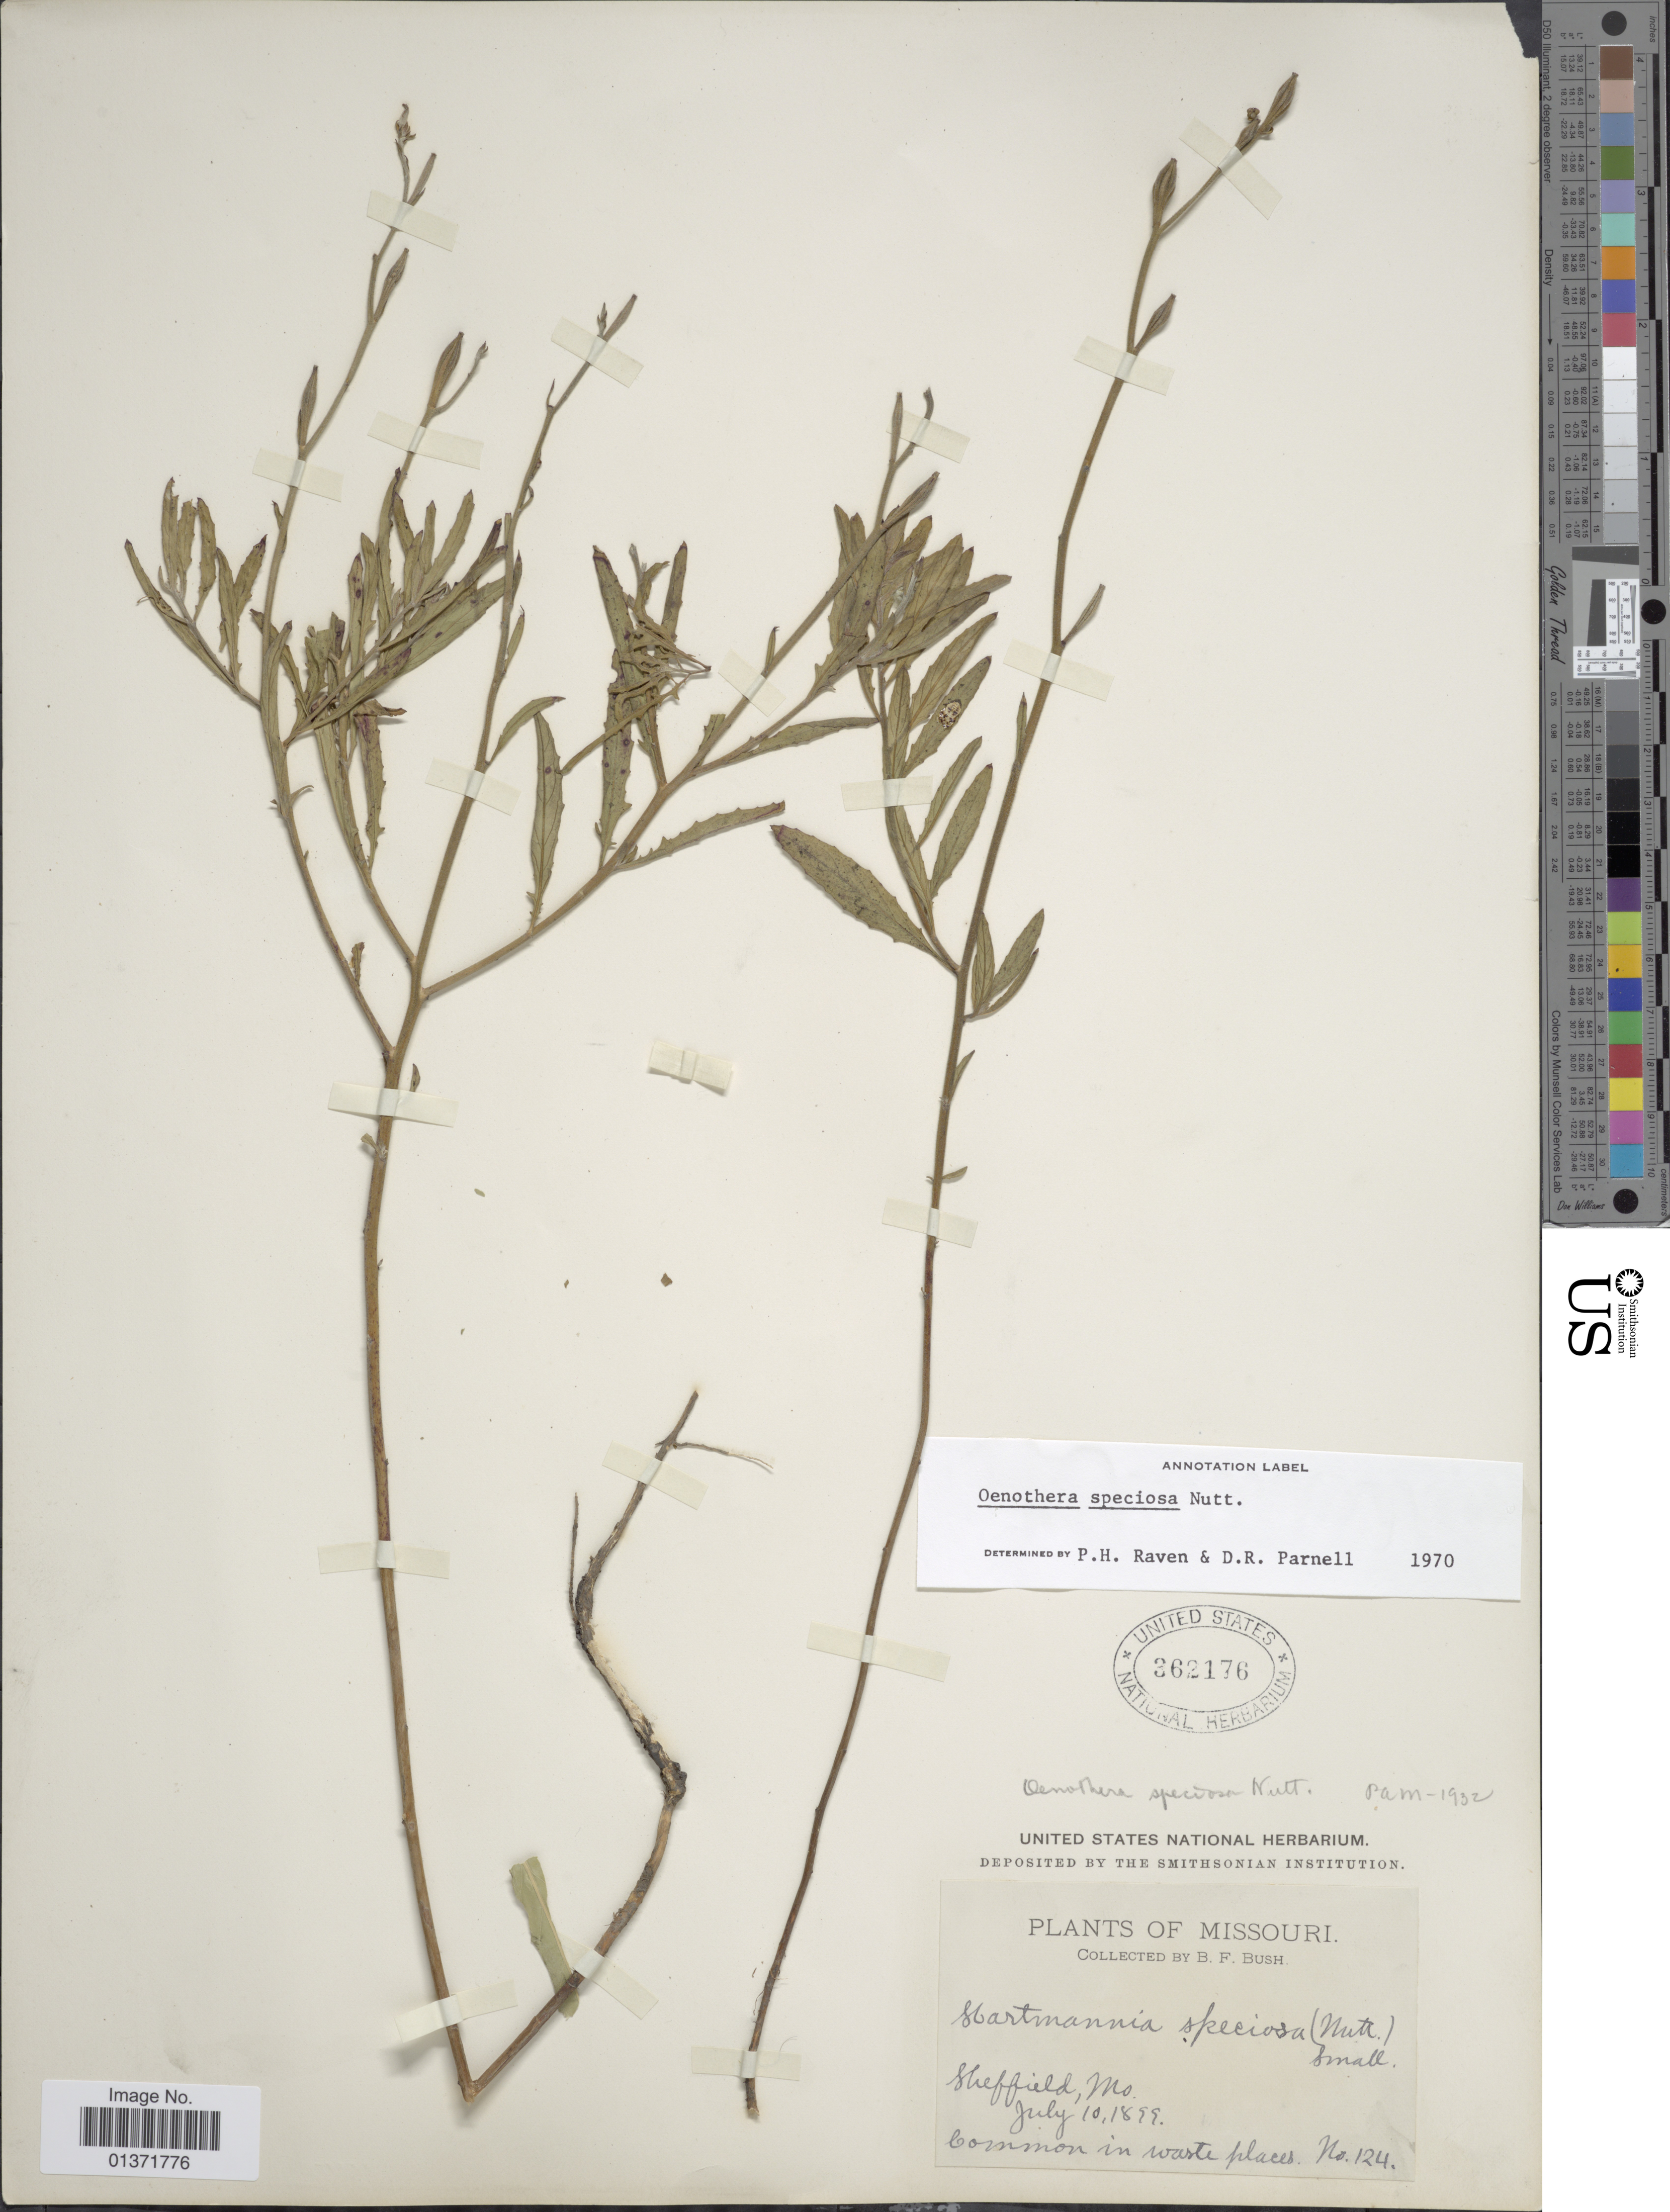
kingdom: Plantae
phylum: Tracheophyta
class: Magnoliopsida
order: Myrtales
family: Onagraceae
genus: Oenothera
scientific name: Oenothera speciosa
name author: Nutt.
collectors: B. F. Bush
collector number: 124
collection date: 1899-07-10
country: United States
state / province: Missouri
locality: Sheffield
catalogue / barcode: US 362176